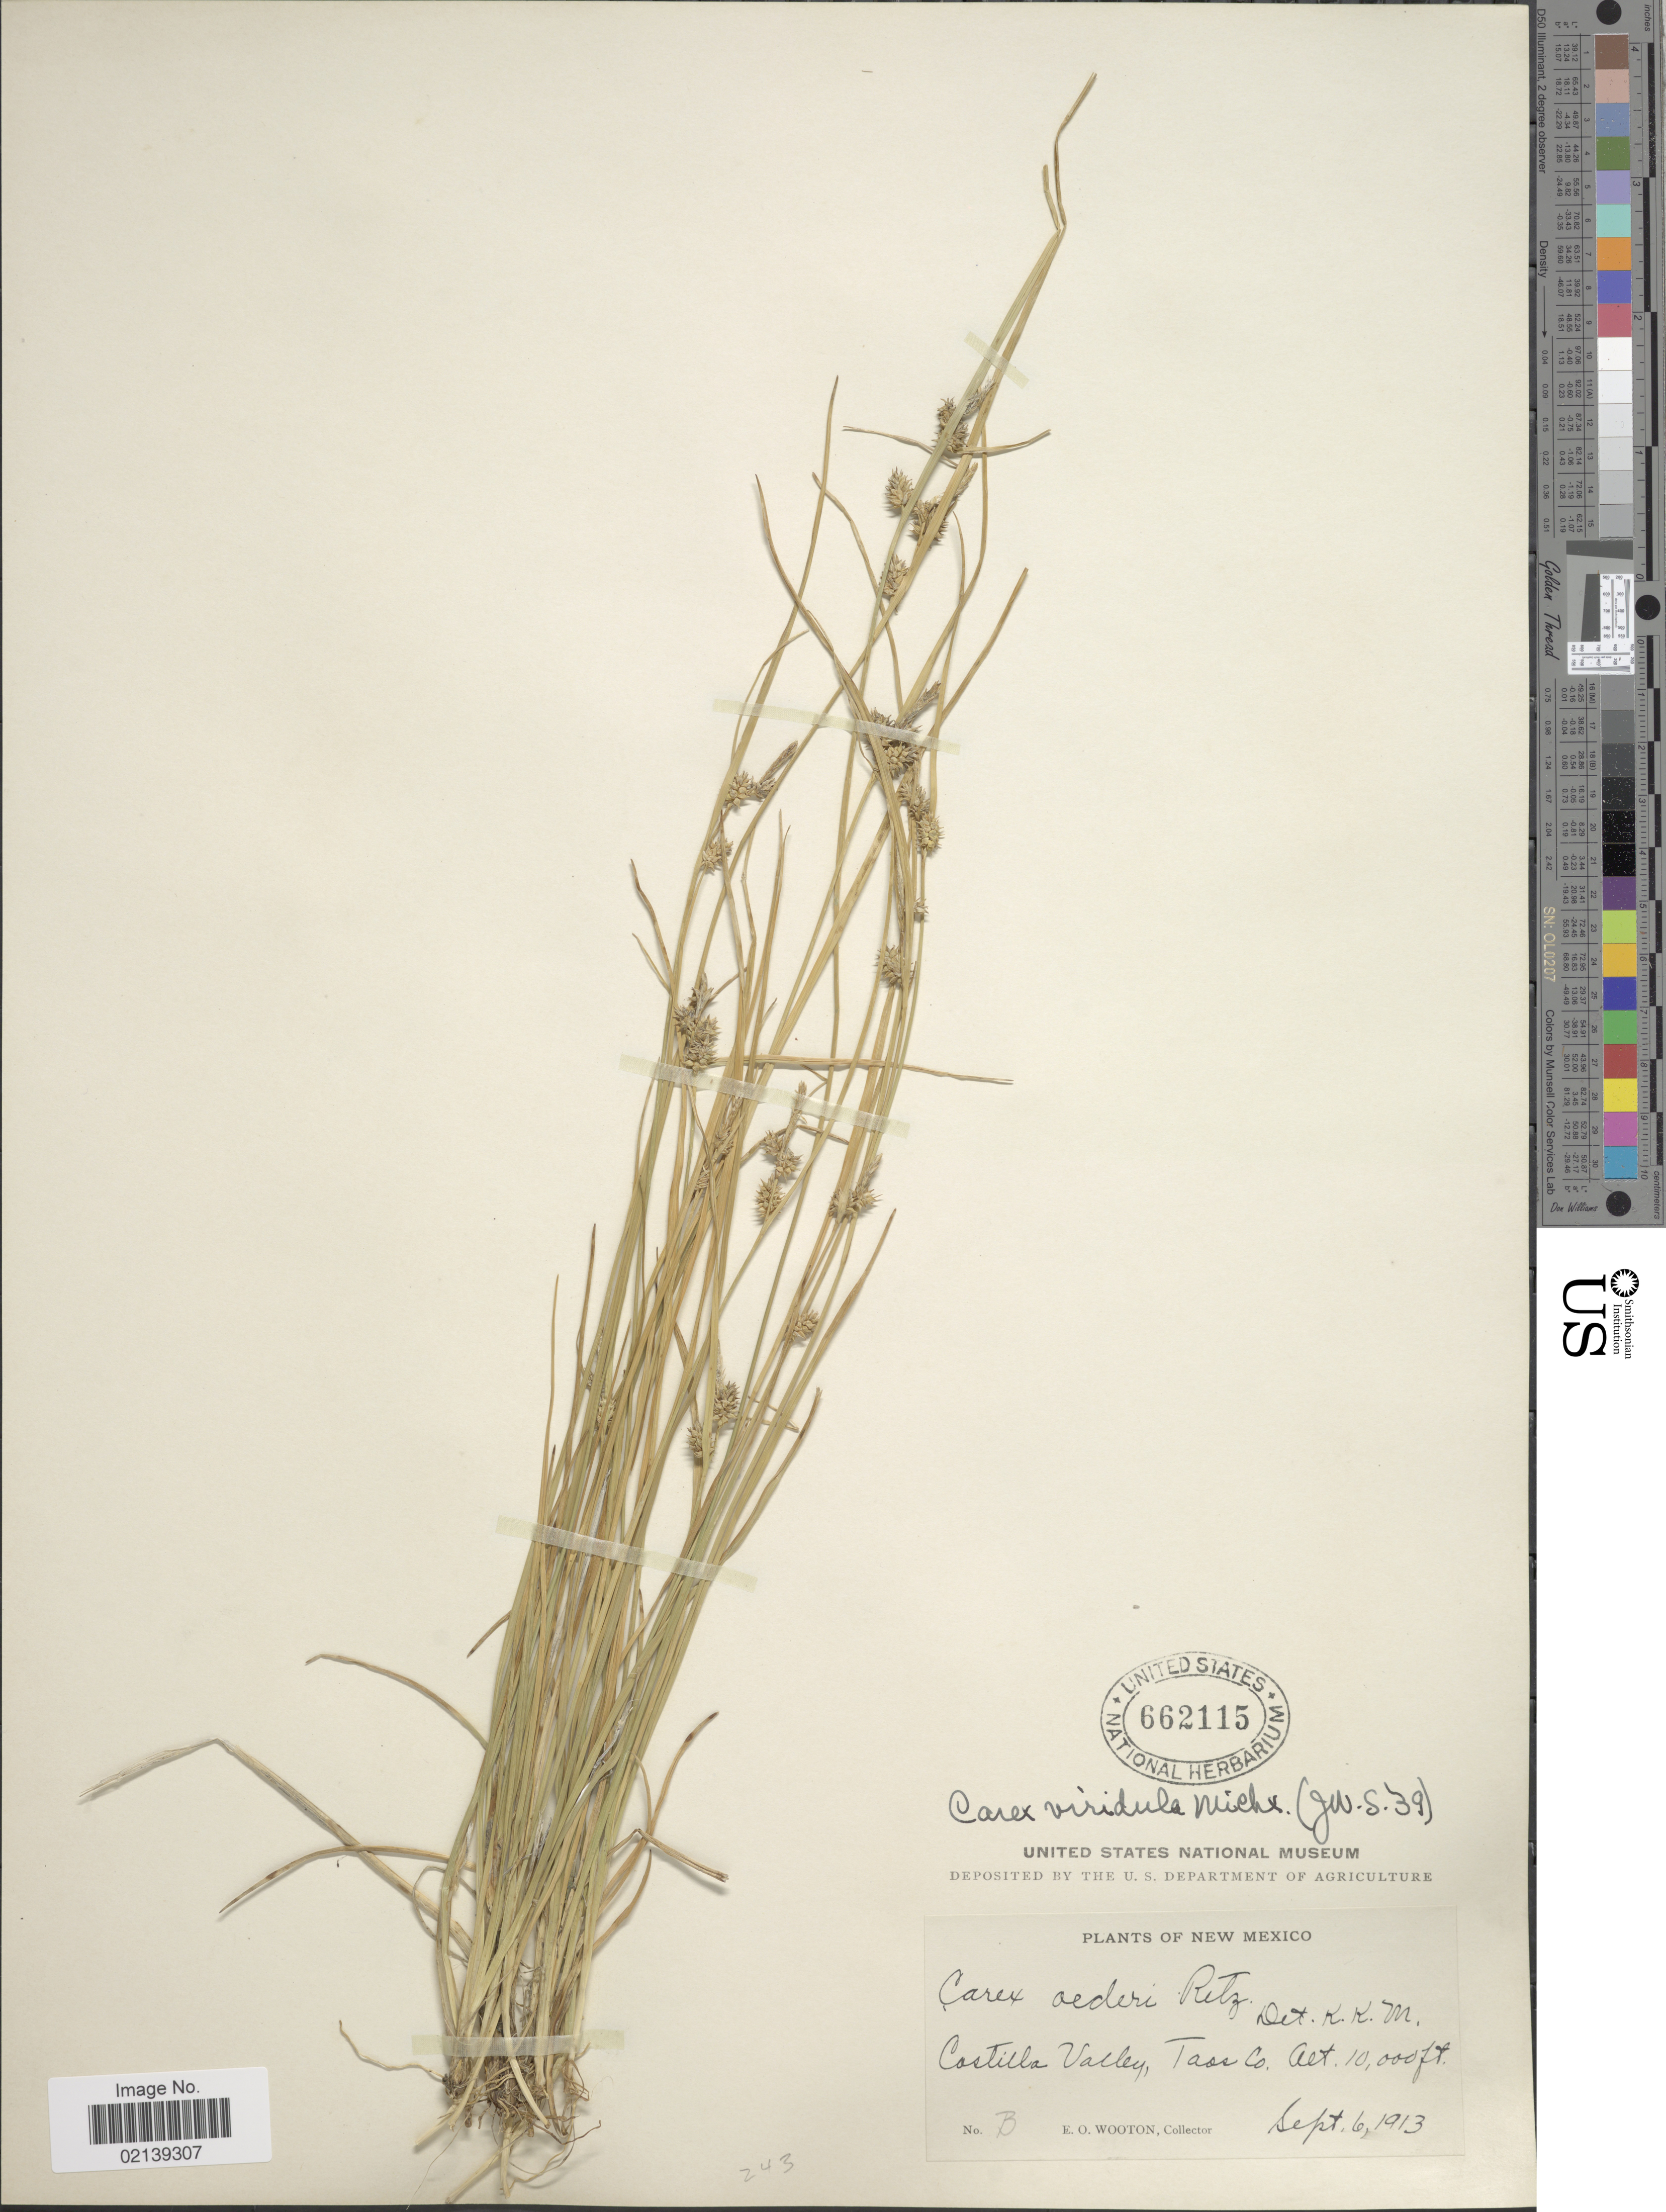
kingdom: Plantae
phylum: Tracheophyta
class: Liliopsida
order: Poales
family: Cyperaceae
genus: Carex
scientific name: Carex oederi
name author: Retz.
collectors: E. O. Wooton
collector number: B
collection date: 1913-09-06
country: United States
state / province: New Mexico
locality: Costilla Valley, Taos Co.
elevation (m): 3048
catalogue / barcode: US 662115